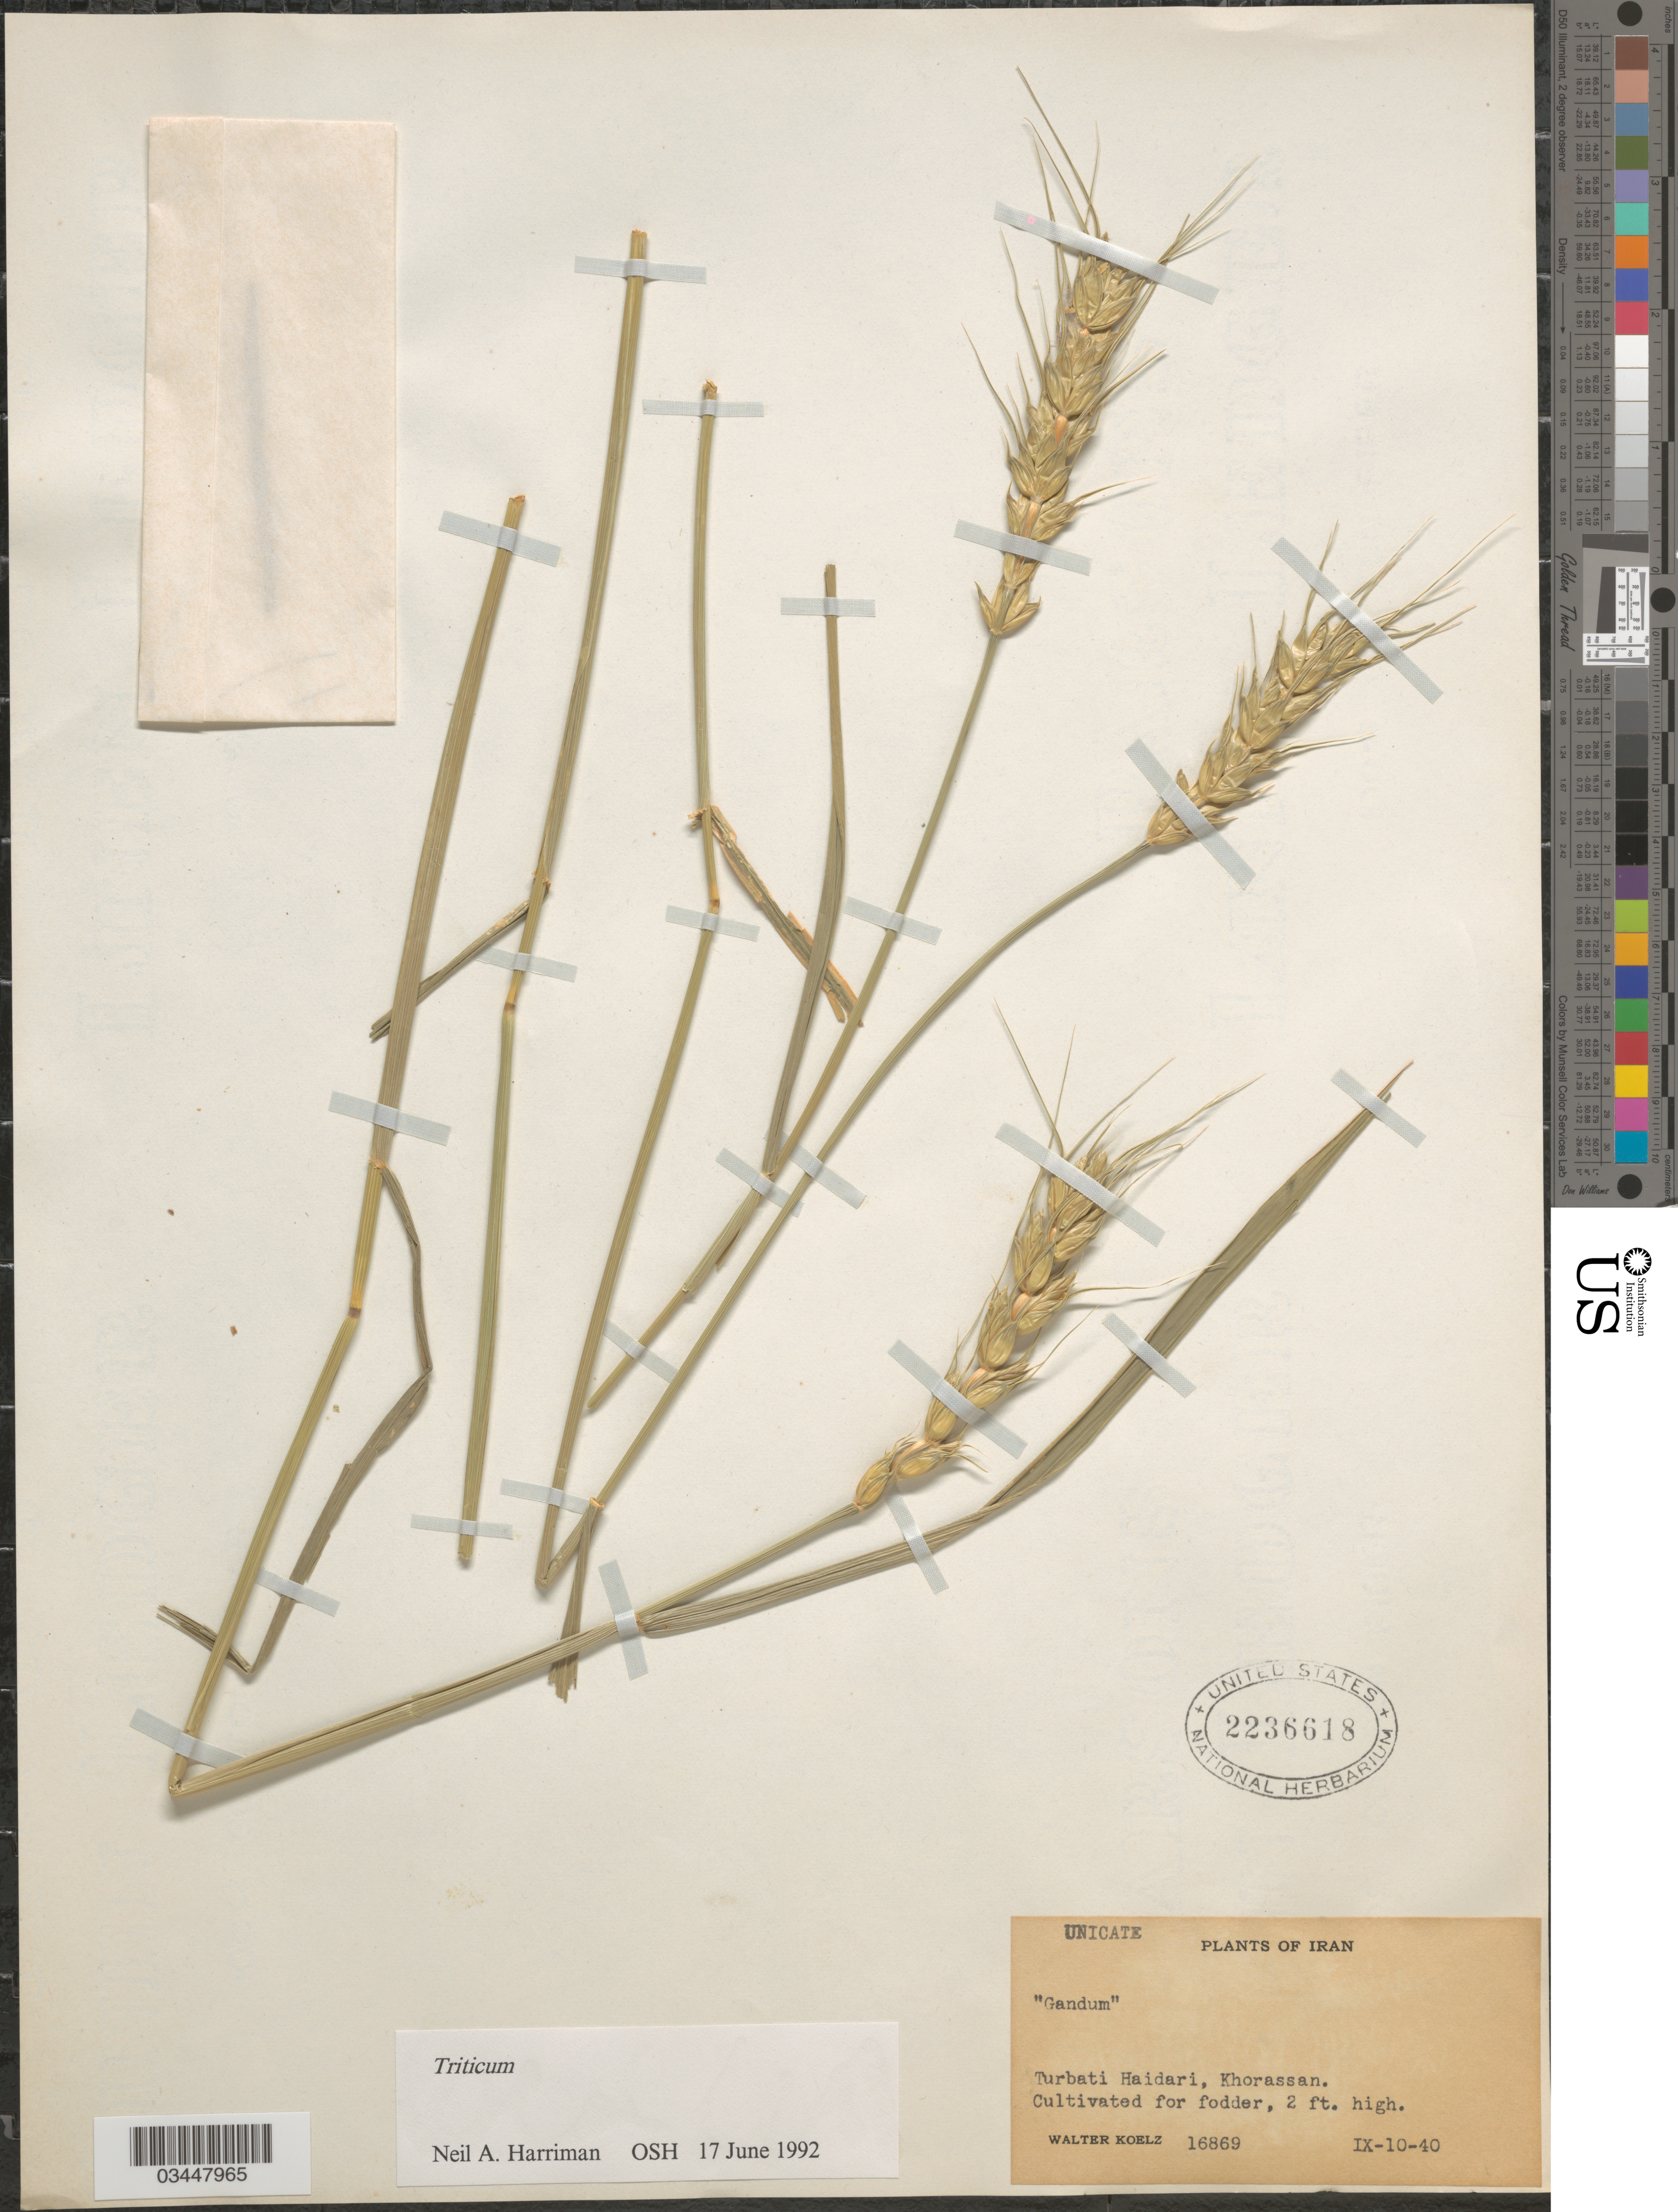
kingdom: Plantae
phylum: Tracheophyta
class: Liliopsida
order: Poales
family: Poaceae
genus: Triticum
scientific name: Triticum sp.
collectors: W. N. Koelz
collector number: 16869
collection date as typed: Transcribed d/m/y: 10/9/40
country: Iran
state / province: Khorasan [obsolete]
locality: Turbati Haidari, Khorassan.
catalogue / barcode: US 2236618